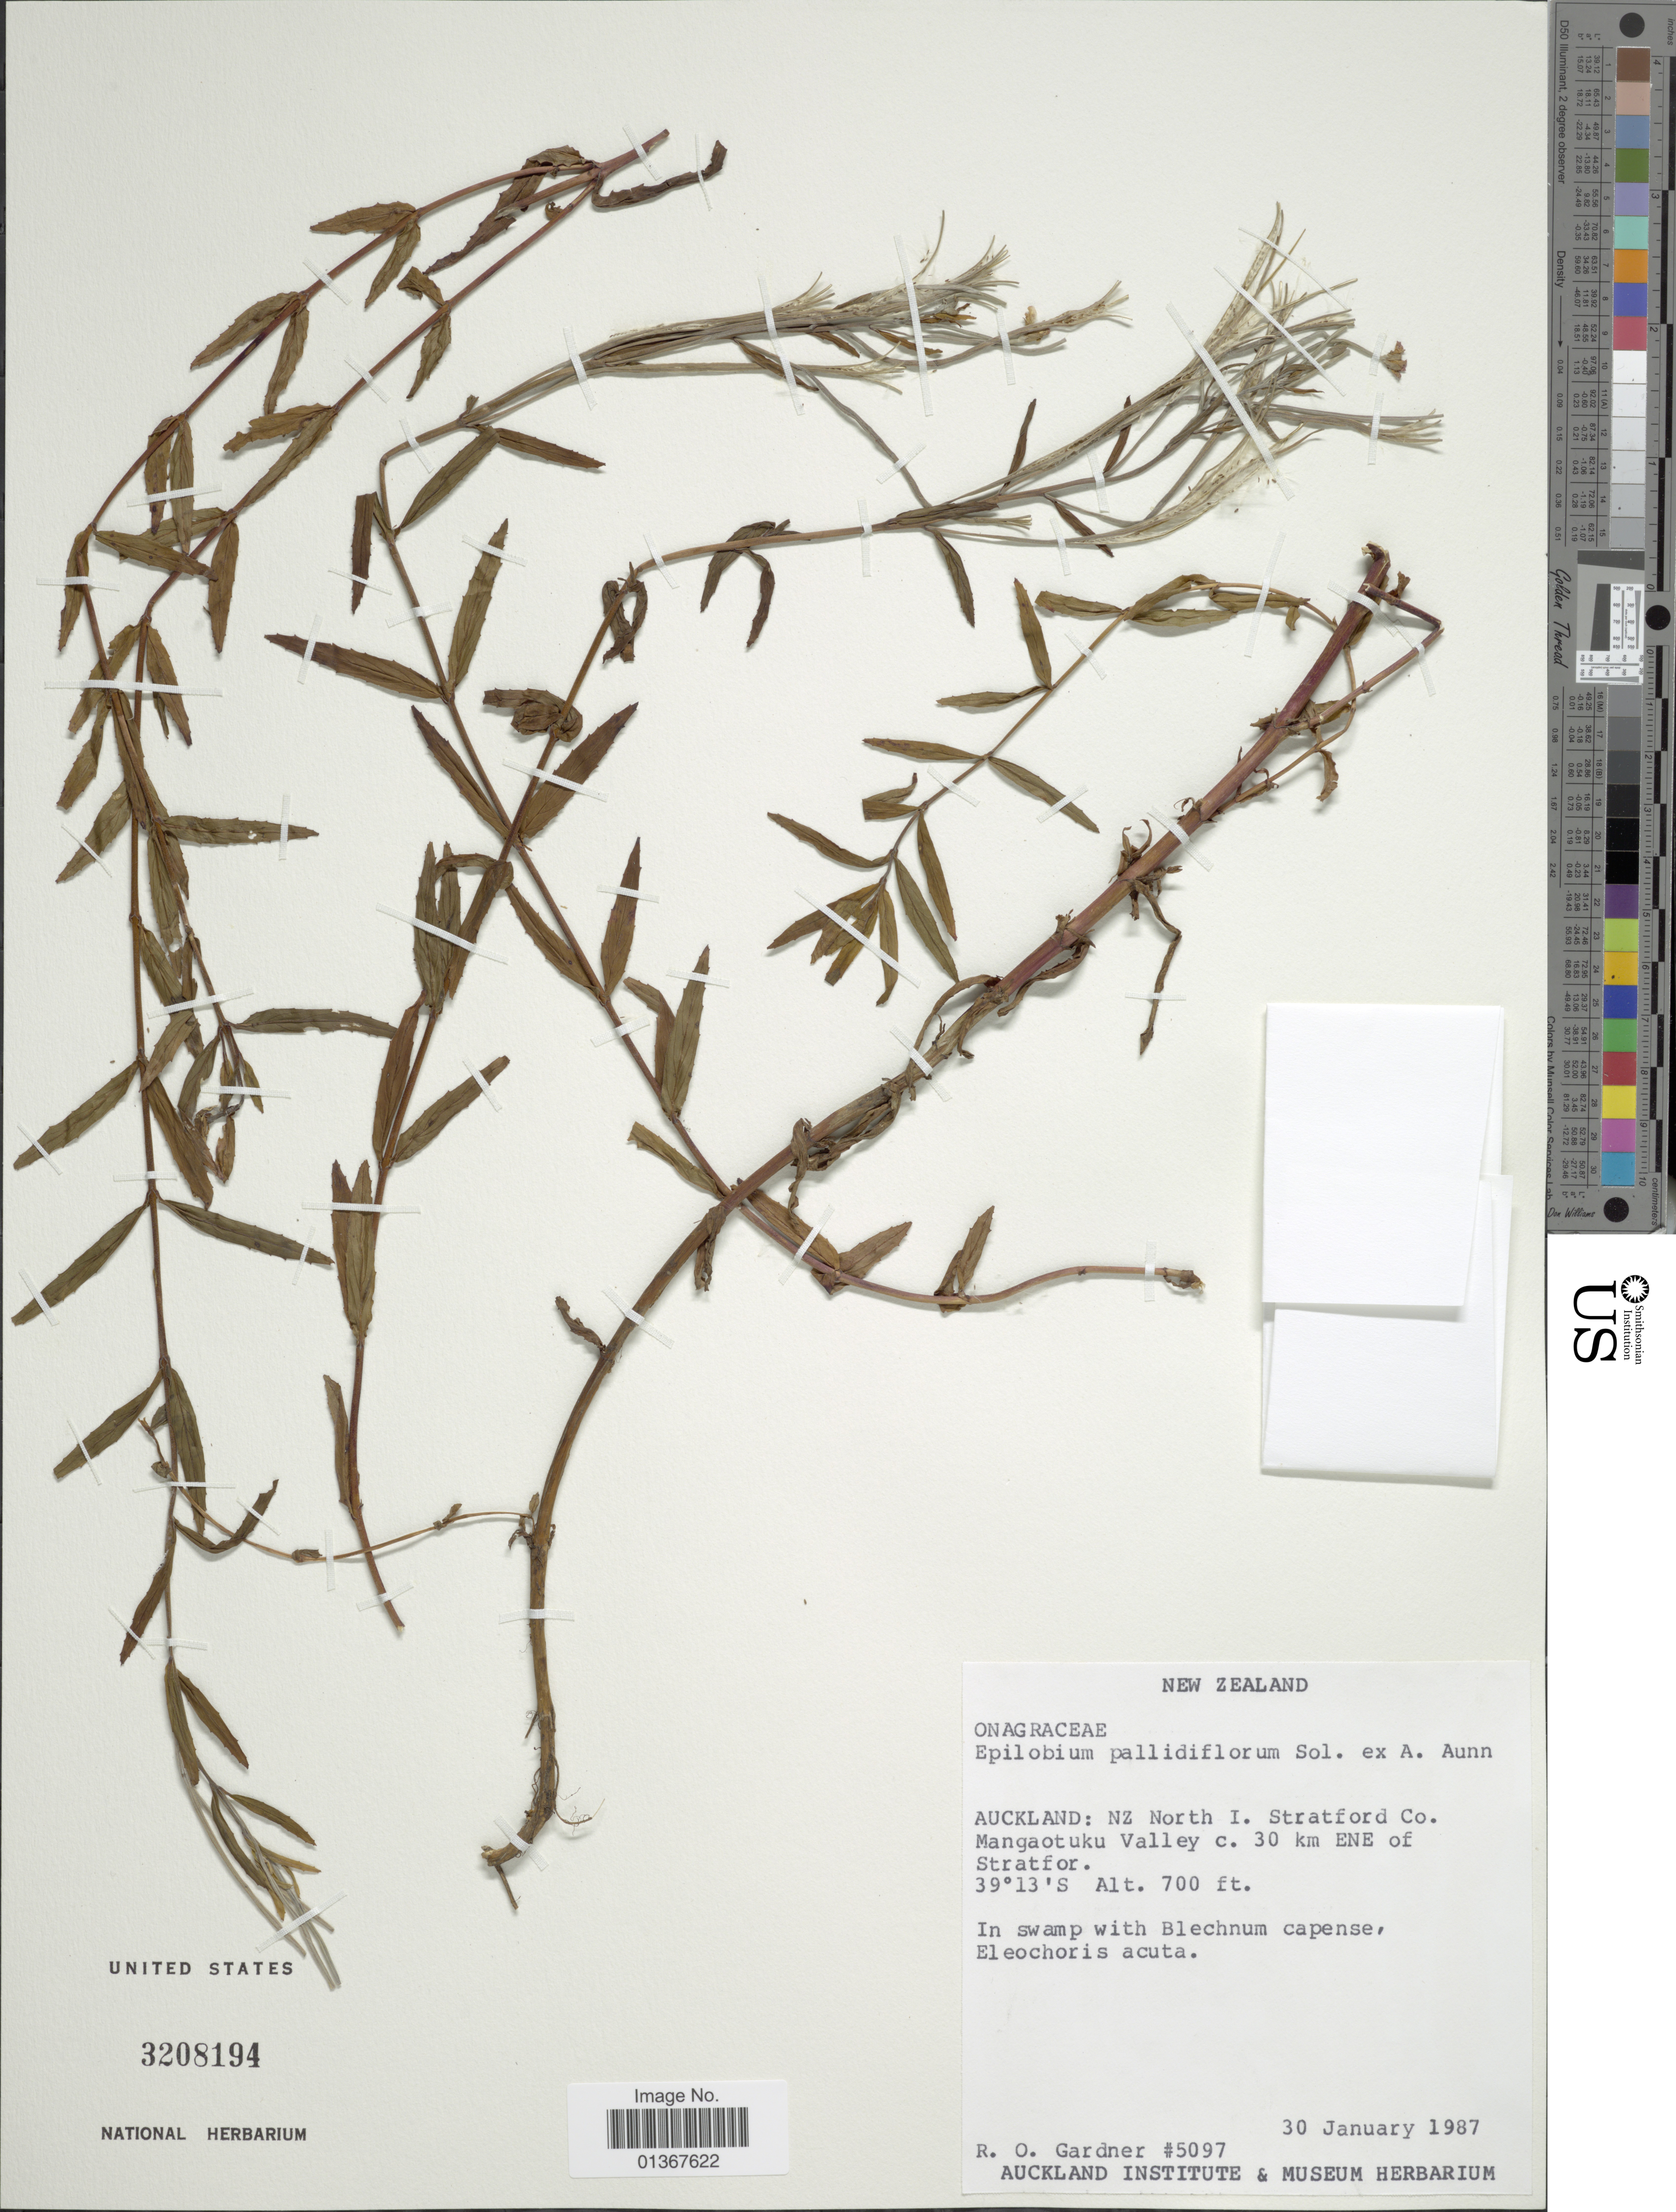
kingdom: Plantae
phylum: Tracheophyta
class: Magnoliopsida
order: Myrtales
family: Onagraceae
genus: Epilobium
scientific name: Epilobium pallidiflorum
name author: Sol. ex A. Cunn.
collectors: R. O. Gardner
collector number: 5097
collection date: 1987-01-30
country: New Zealand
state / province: Auckland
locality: NZ North I. Stratford Co. Mangaotuku Valley c. 30 km ENE of Stratfor.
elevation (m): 213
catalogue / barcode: US 3208194